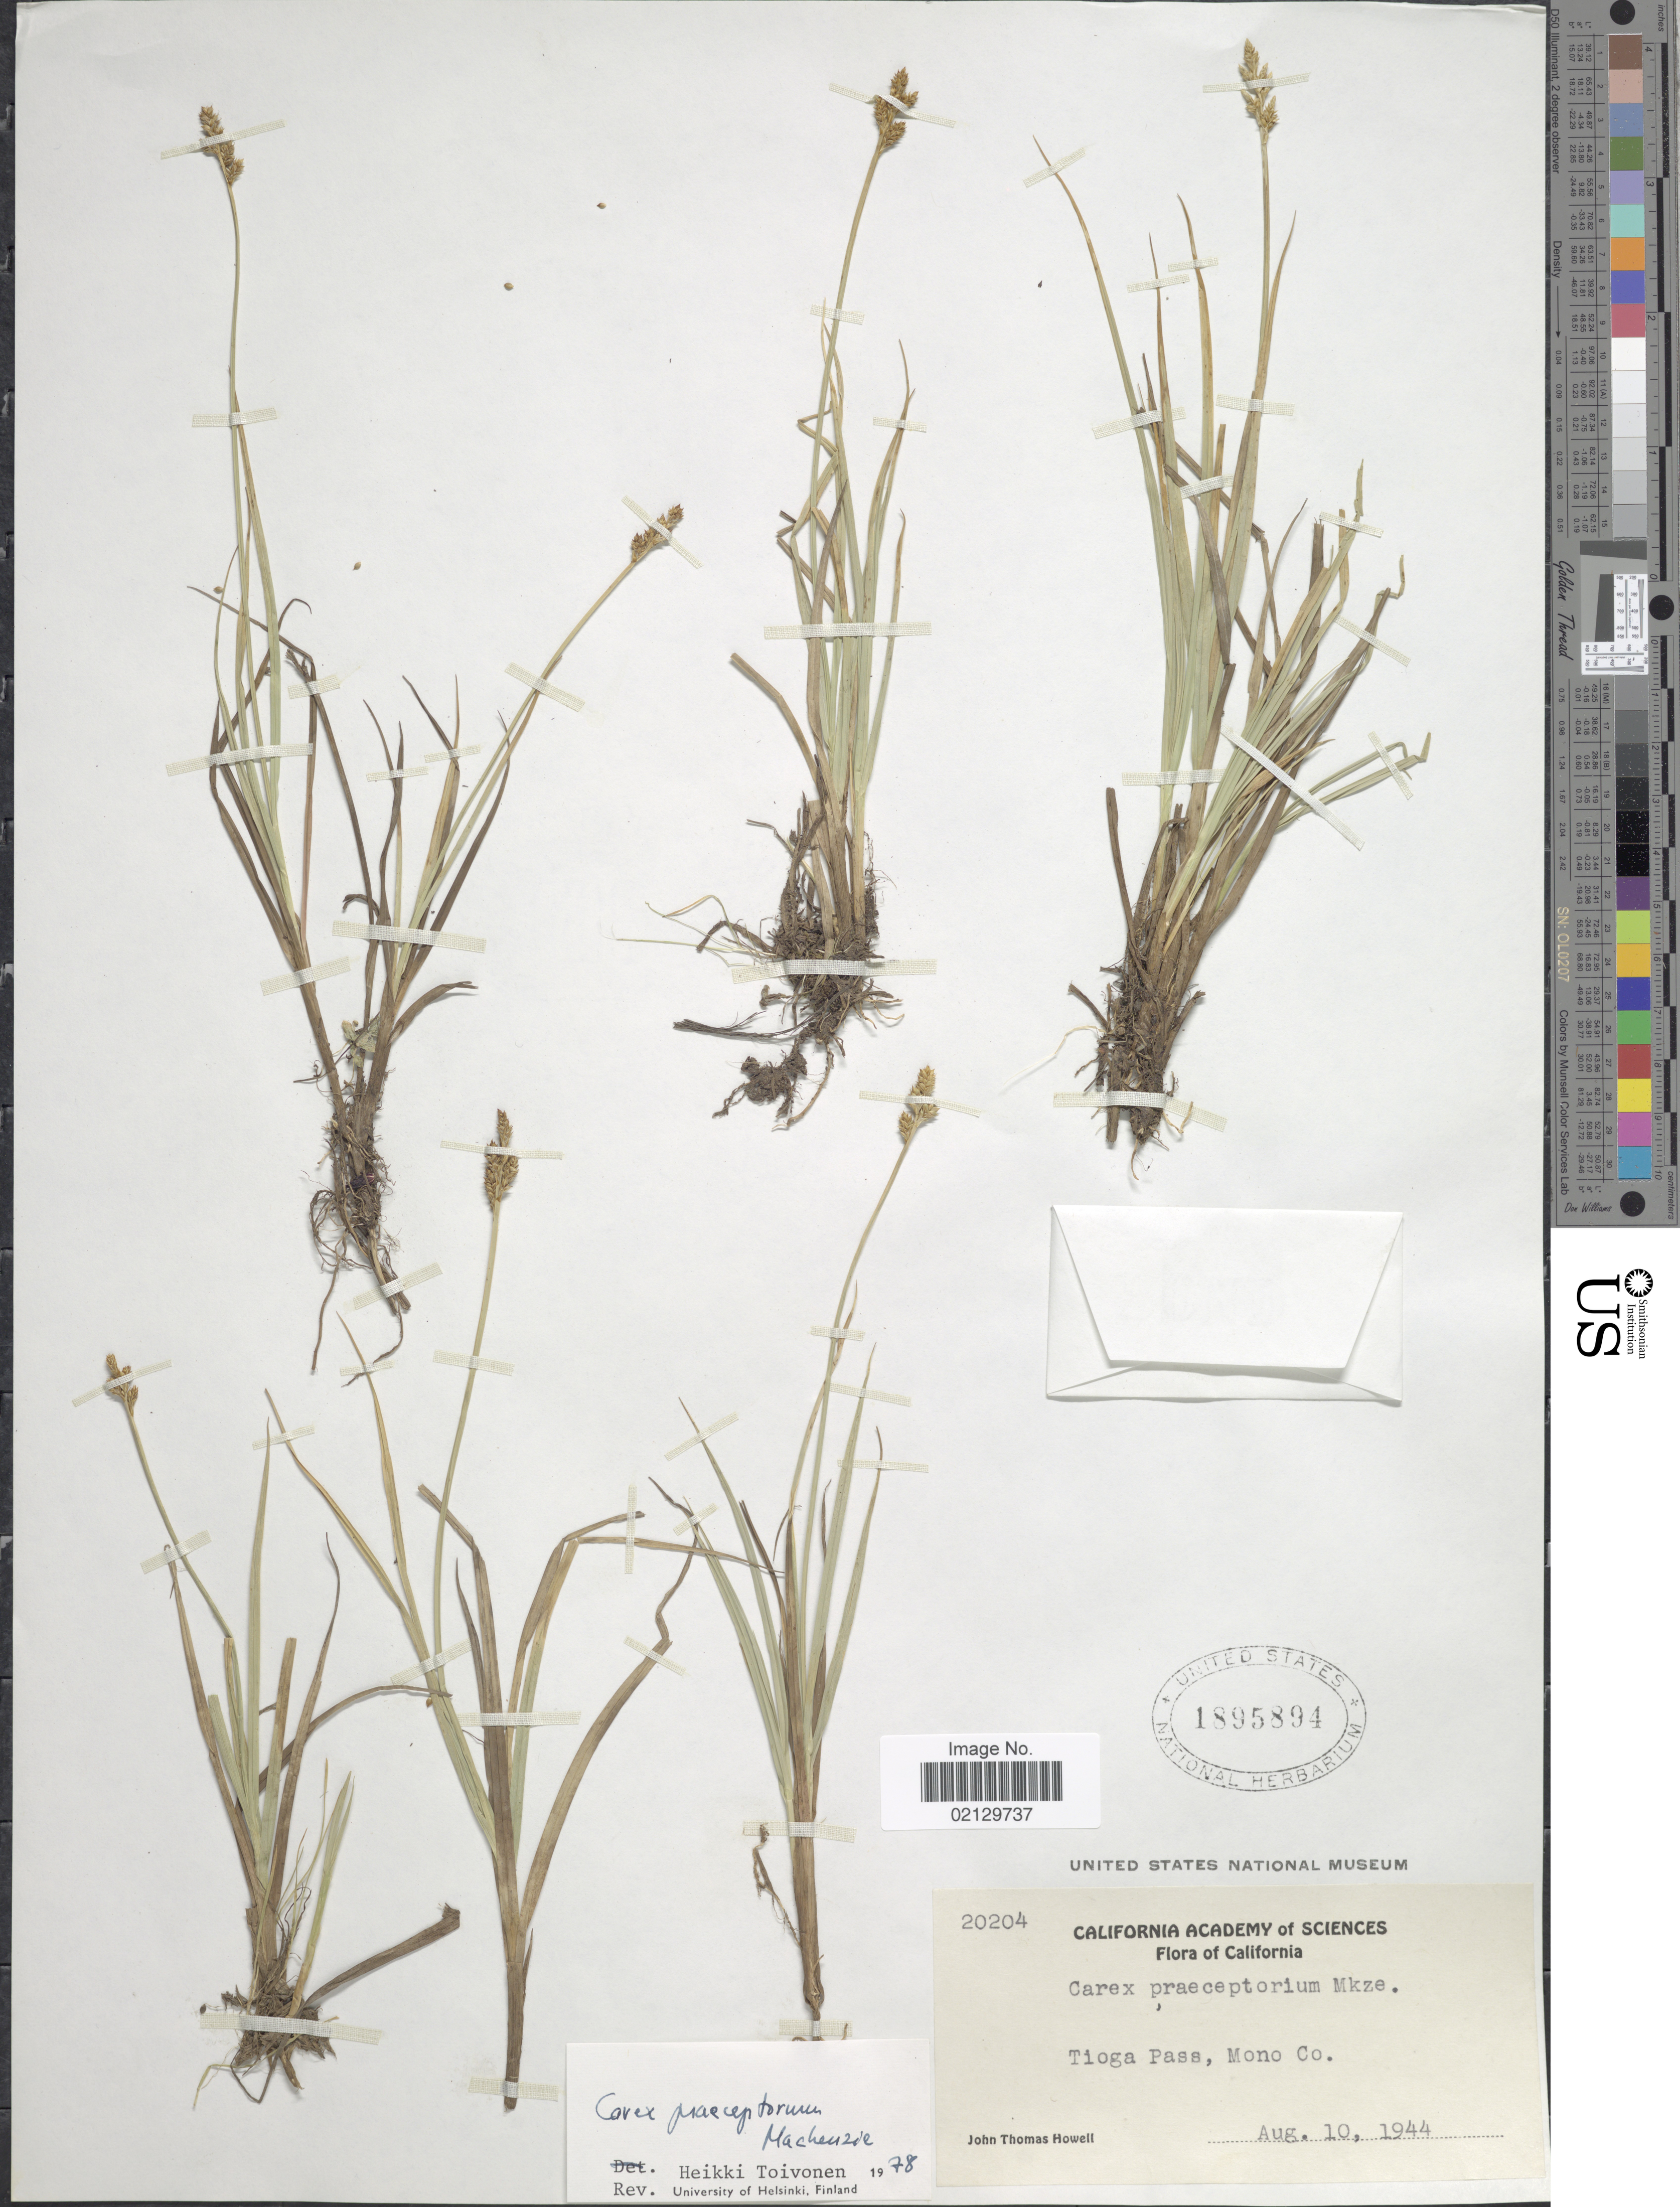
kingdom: Plantae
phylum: Tracheophyta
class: Liliopsida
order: Poales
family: Cyperaceae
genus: Carex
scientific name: Carex praeceptorum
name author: Mack.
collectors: J. T. Howell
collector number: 20204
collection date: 1944-08-10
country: United States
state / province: California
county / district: Mono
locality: Tioga Pass, Mono Co.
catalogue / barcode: US 1895894